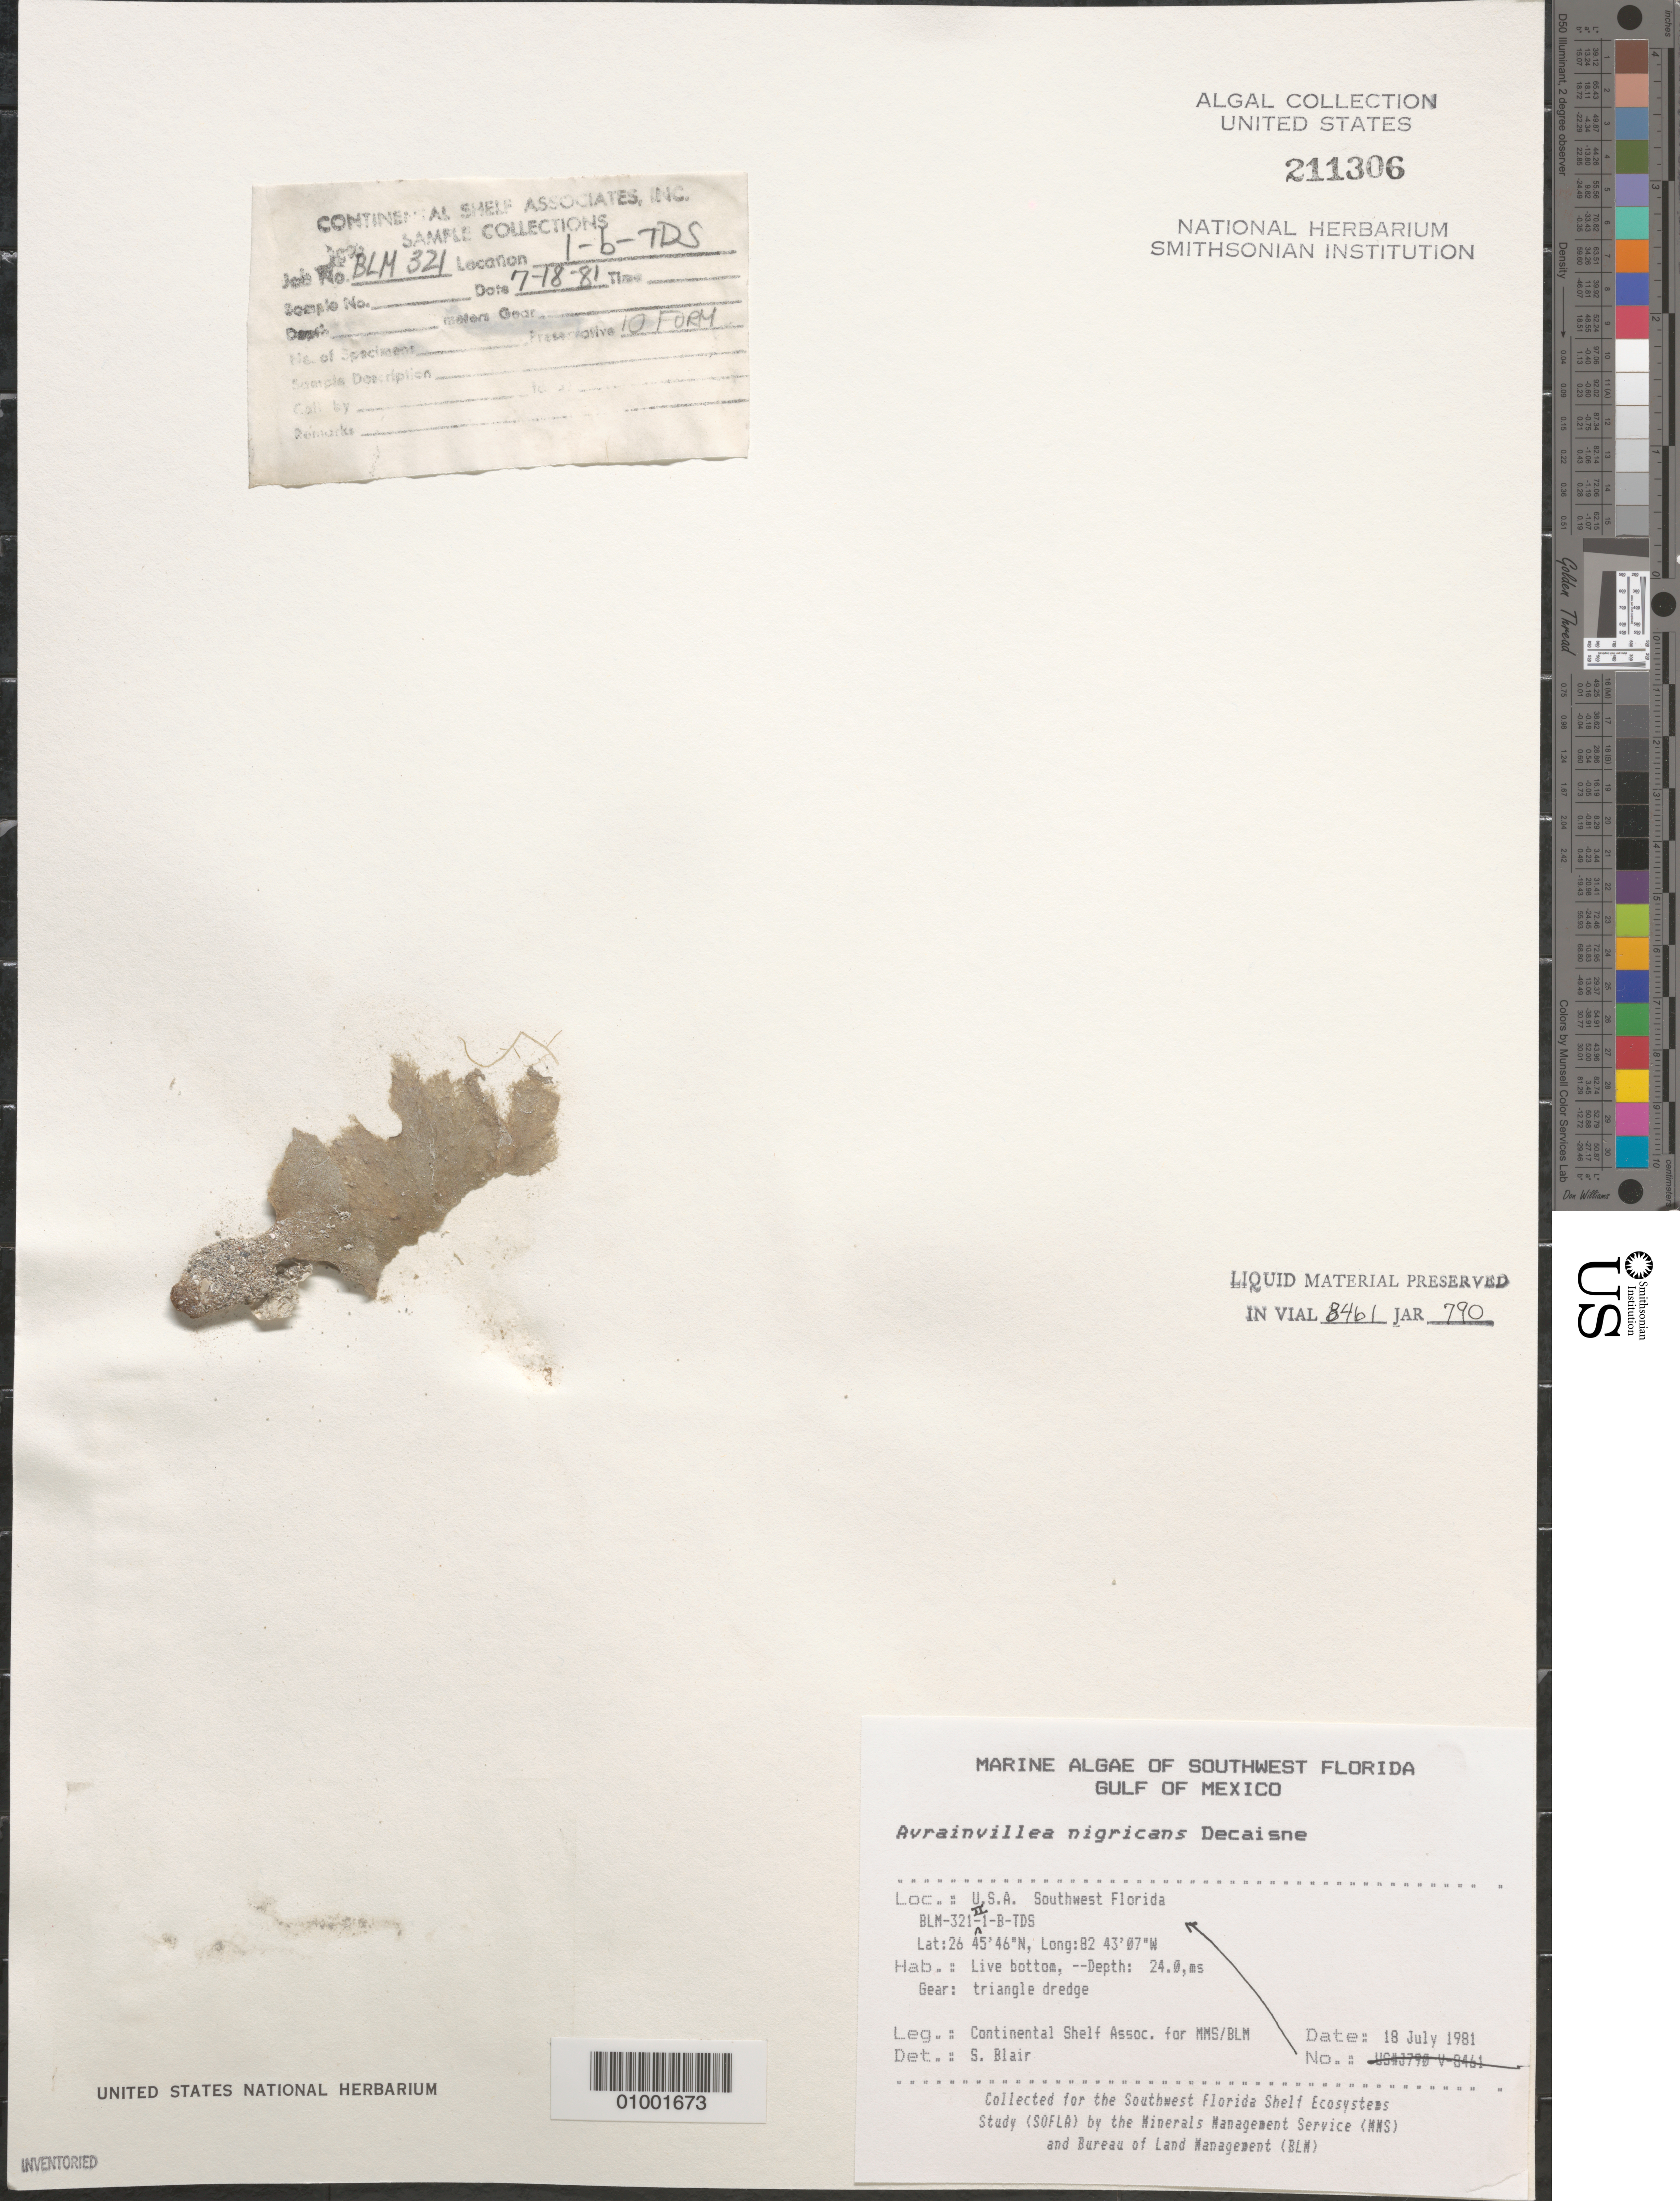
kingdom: Plantae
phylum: Chlorophyta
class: Ulvophyceae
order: Bryopsidales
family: Dichotomosiphonaceae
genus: Avrainvillea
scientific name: Avrainvillea nigricans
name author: Decne.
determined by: Blair, S. M.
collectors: Continental Shelf Associates for the MMS/BLM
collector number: BLM-321-II-1-B-TDS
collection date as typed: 18 Jul 1981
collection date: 1981-07-18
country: United States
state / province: Florida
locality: Gulf of Mexico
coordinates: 26 45'46"N, 82 43'07"W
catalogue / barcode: US 211306